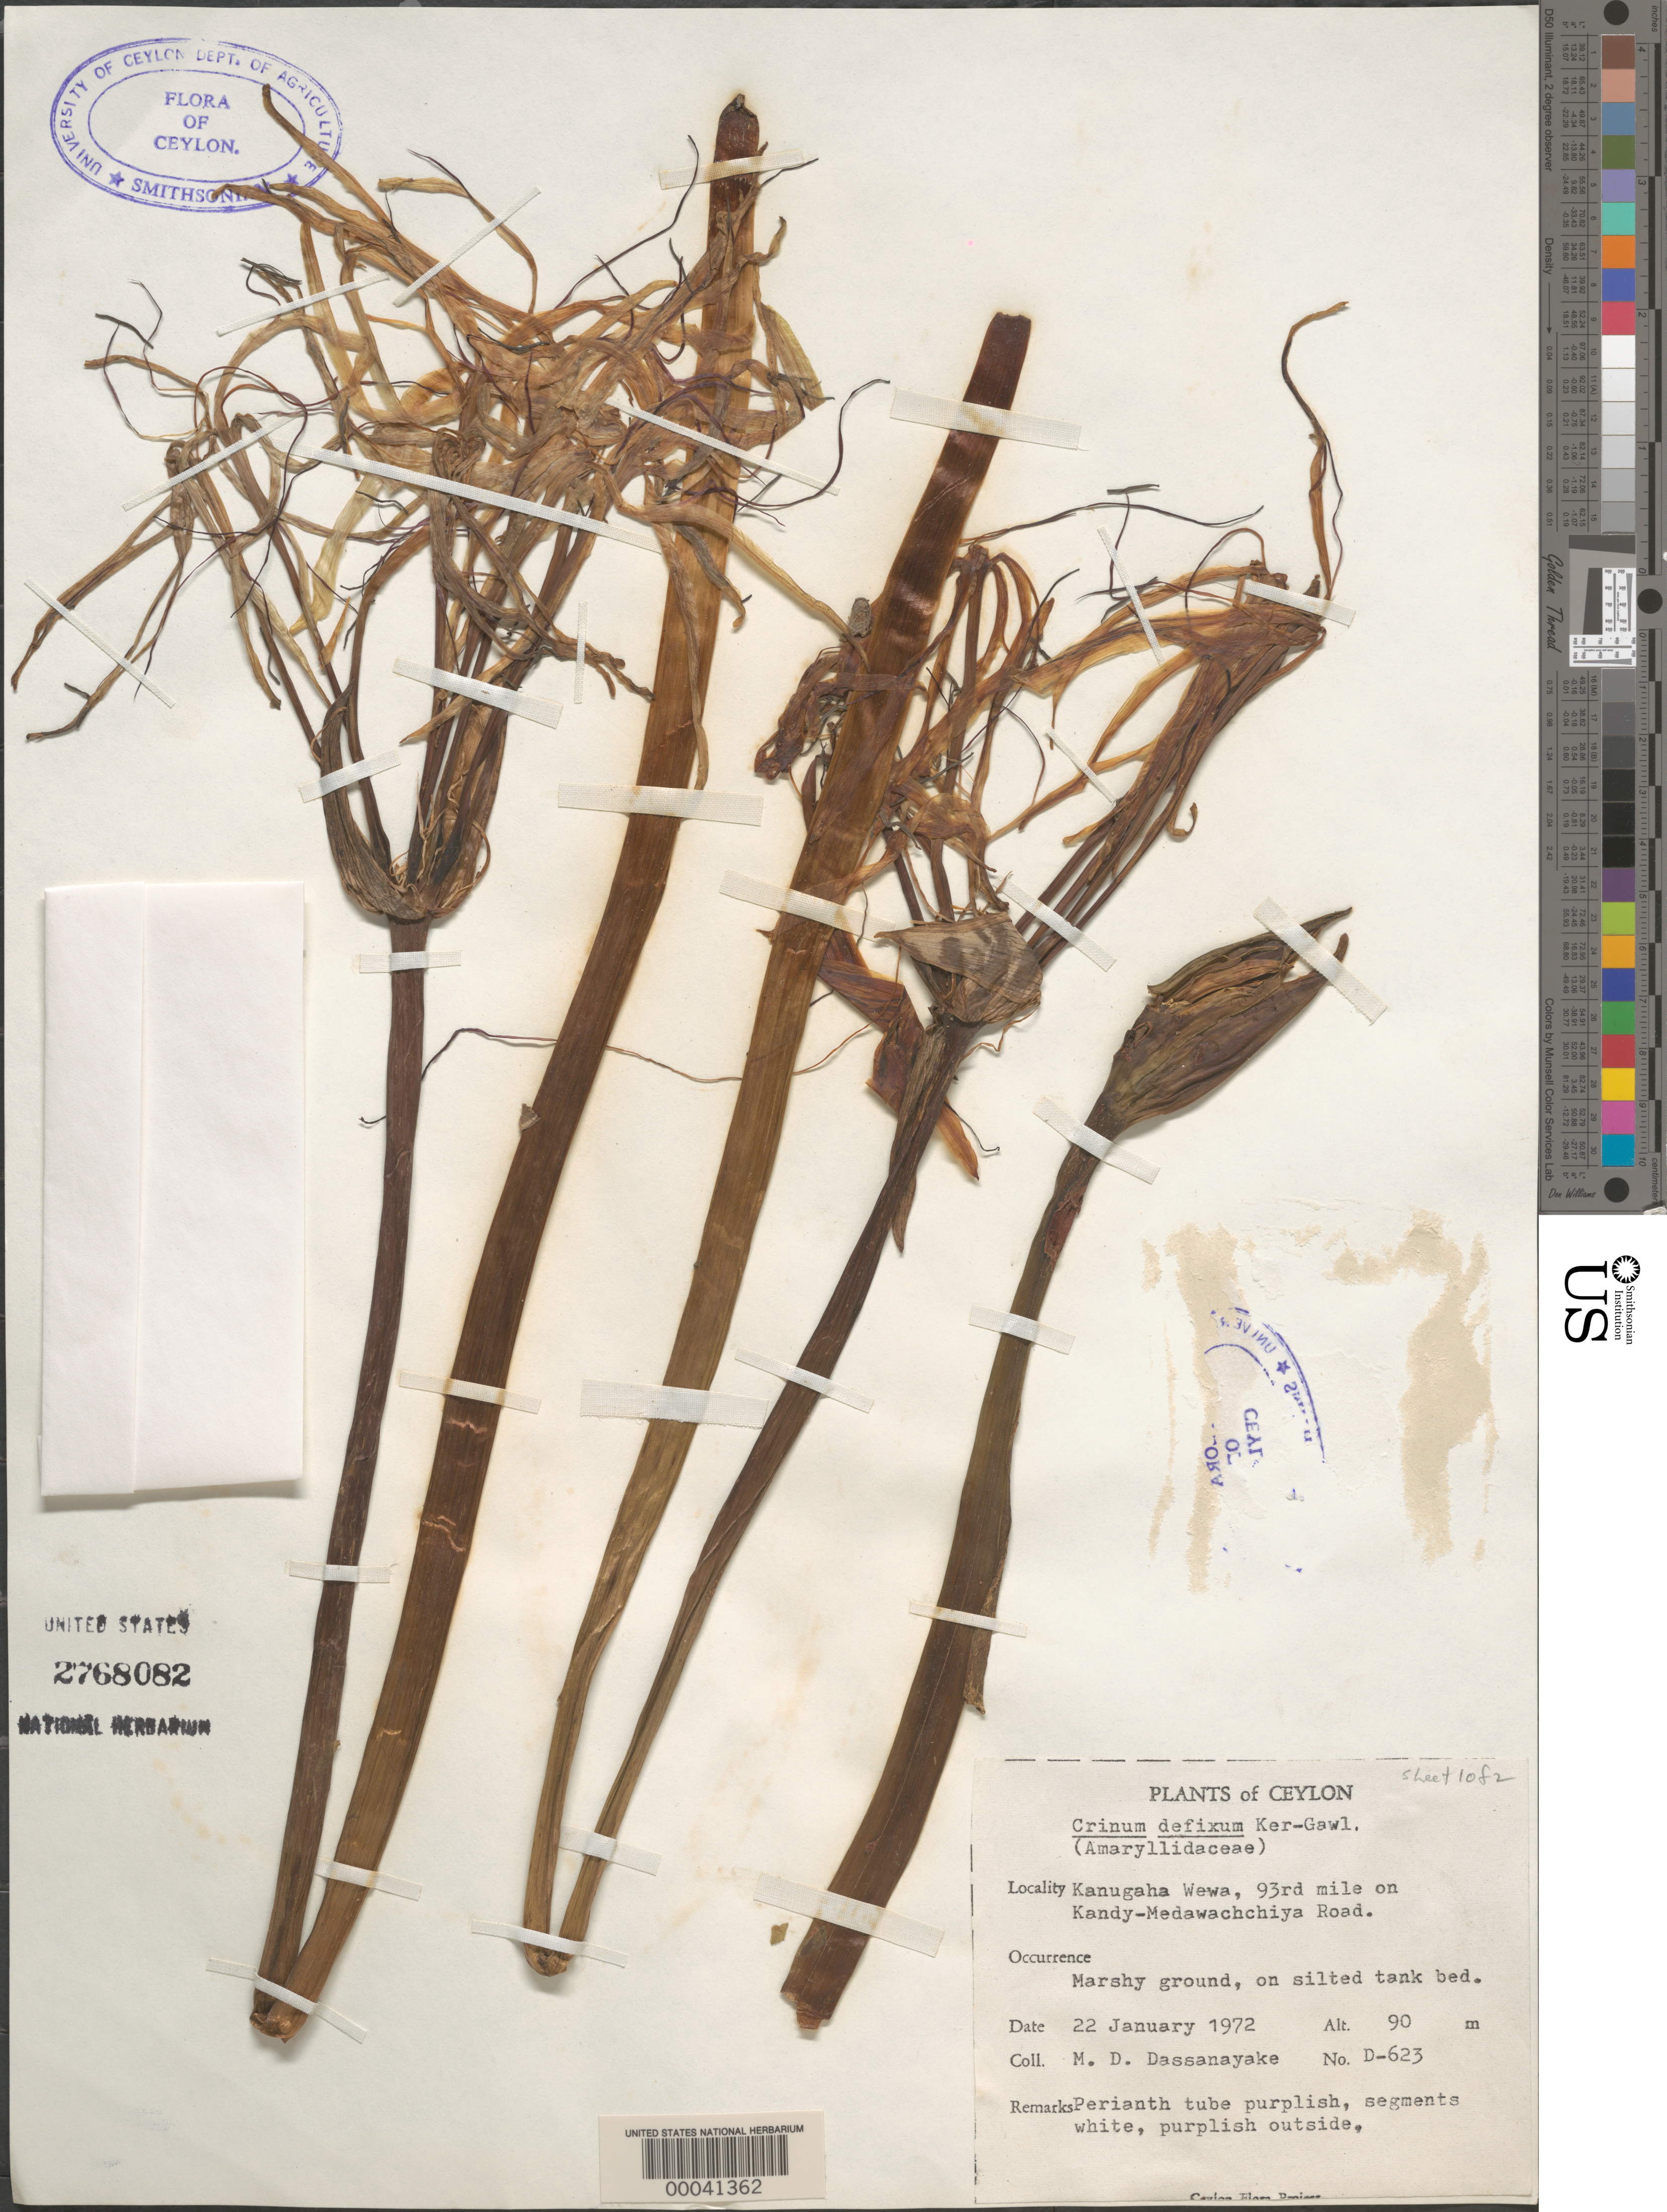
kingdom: Plantae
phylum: Tracheophyta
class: Liliopsida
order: Asparagales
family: Amaryllidaceae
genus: Crinum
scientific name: Crinum defixum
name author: Ker Gawl.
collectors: M. Dassanayake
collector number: D-623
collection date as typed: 22 Jan 1972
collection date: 1972-01-22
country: Sri Lanka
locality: Kanugaha wewa, 93rd mile on kandy-medawachchiya road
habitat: Marshy ground, on silted tank bed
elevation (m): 90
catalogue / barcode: US 2768082